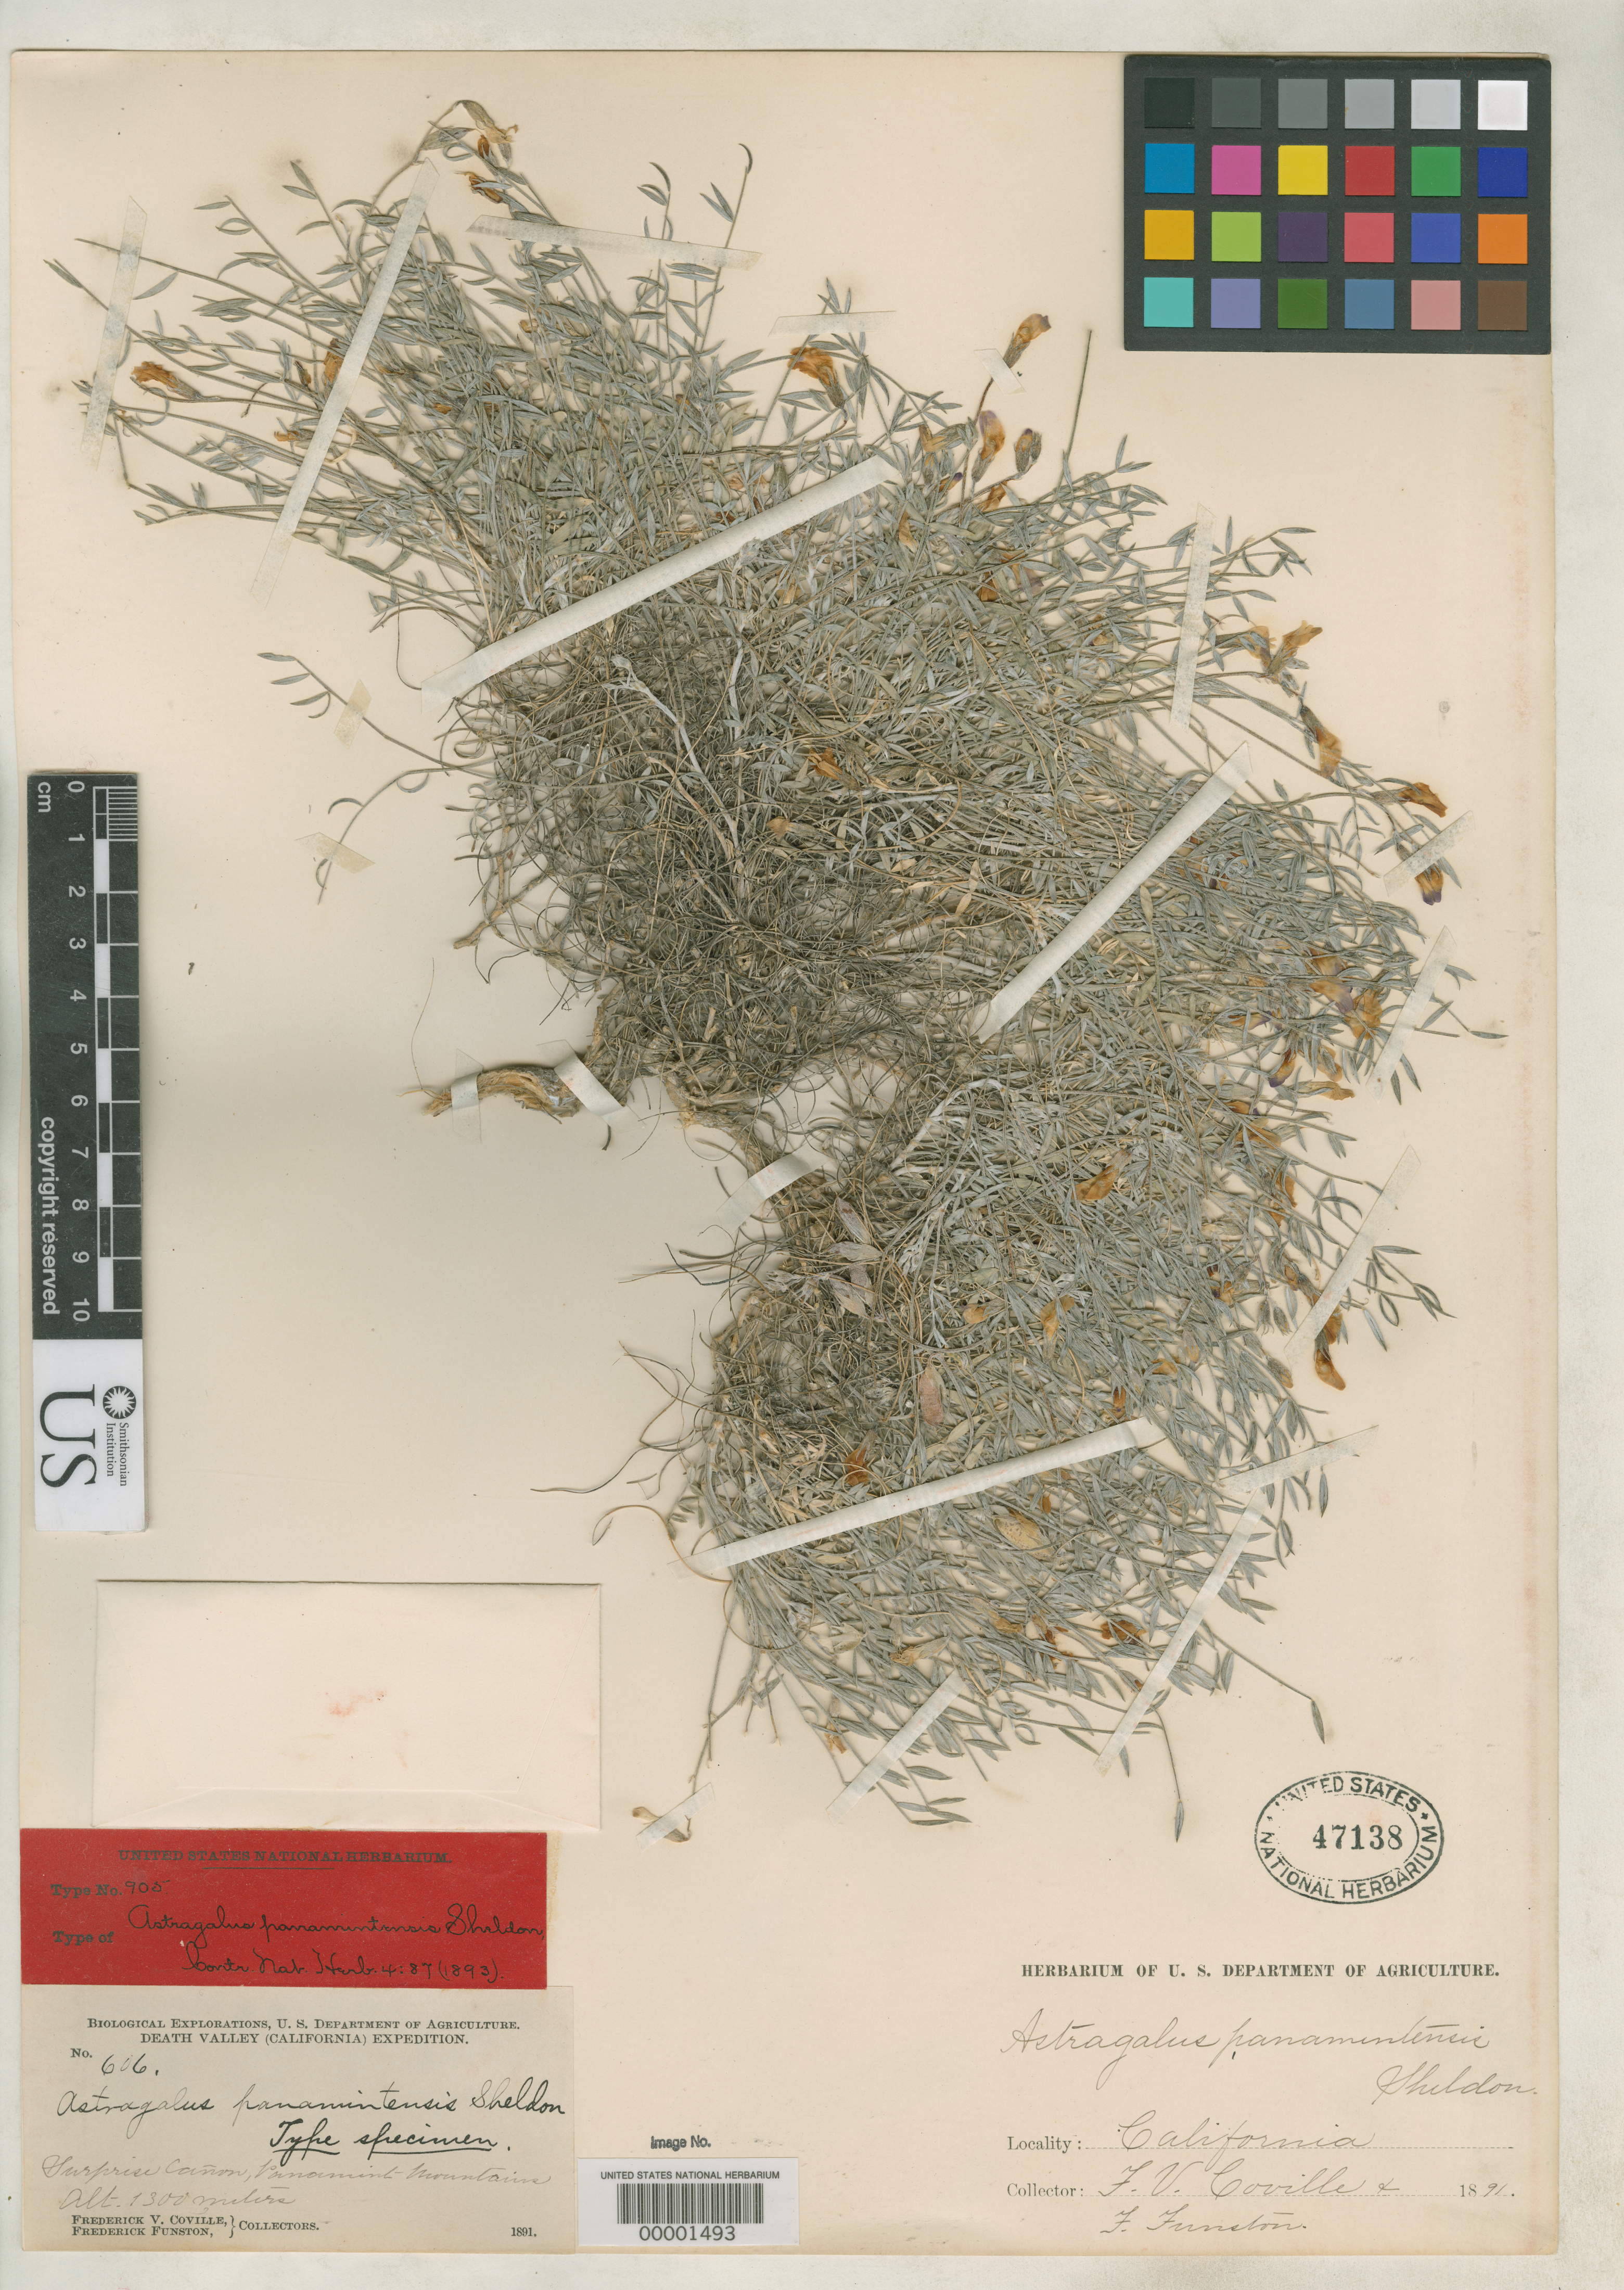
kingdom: Plantae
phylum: Tracheophyta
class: Magnoliopsida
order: Fabales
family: Fabaceae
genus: Astragalus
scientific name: Astragalus panamintensis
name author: E. Sheld. in Coville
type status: Holotype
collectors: F. V. Coville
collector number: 606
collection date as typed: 13 Apr 1891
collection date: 1891-04-13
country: United States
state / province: California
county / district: Inyo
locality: Panamint Mountains, Surprise Canyon.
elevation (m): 1300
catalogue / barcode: US 47138